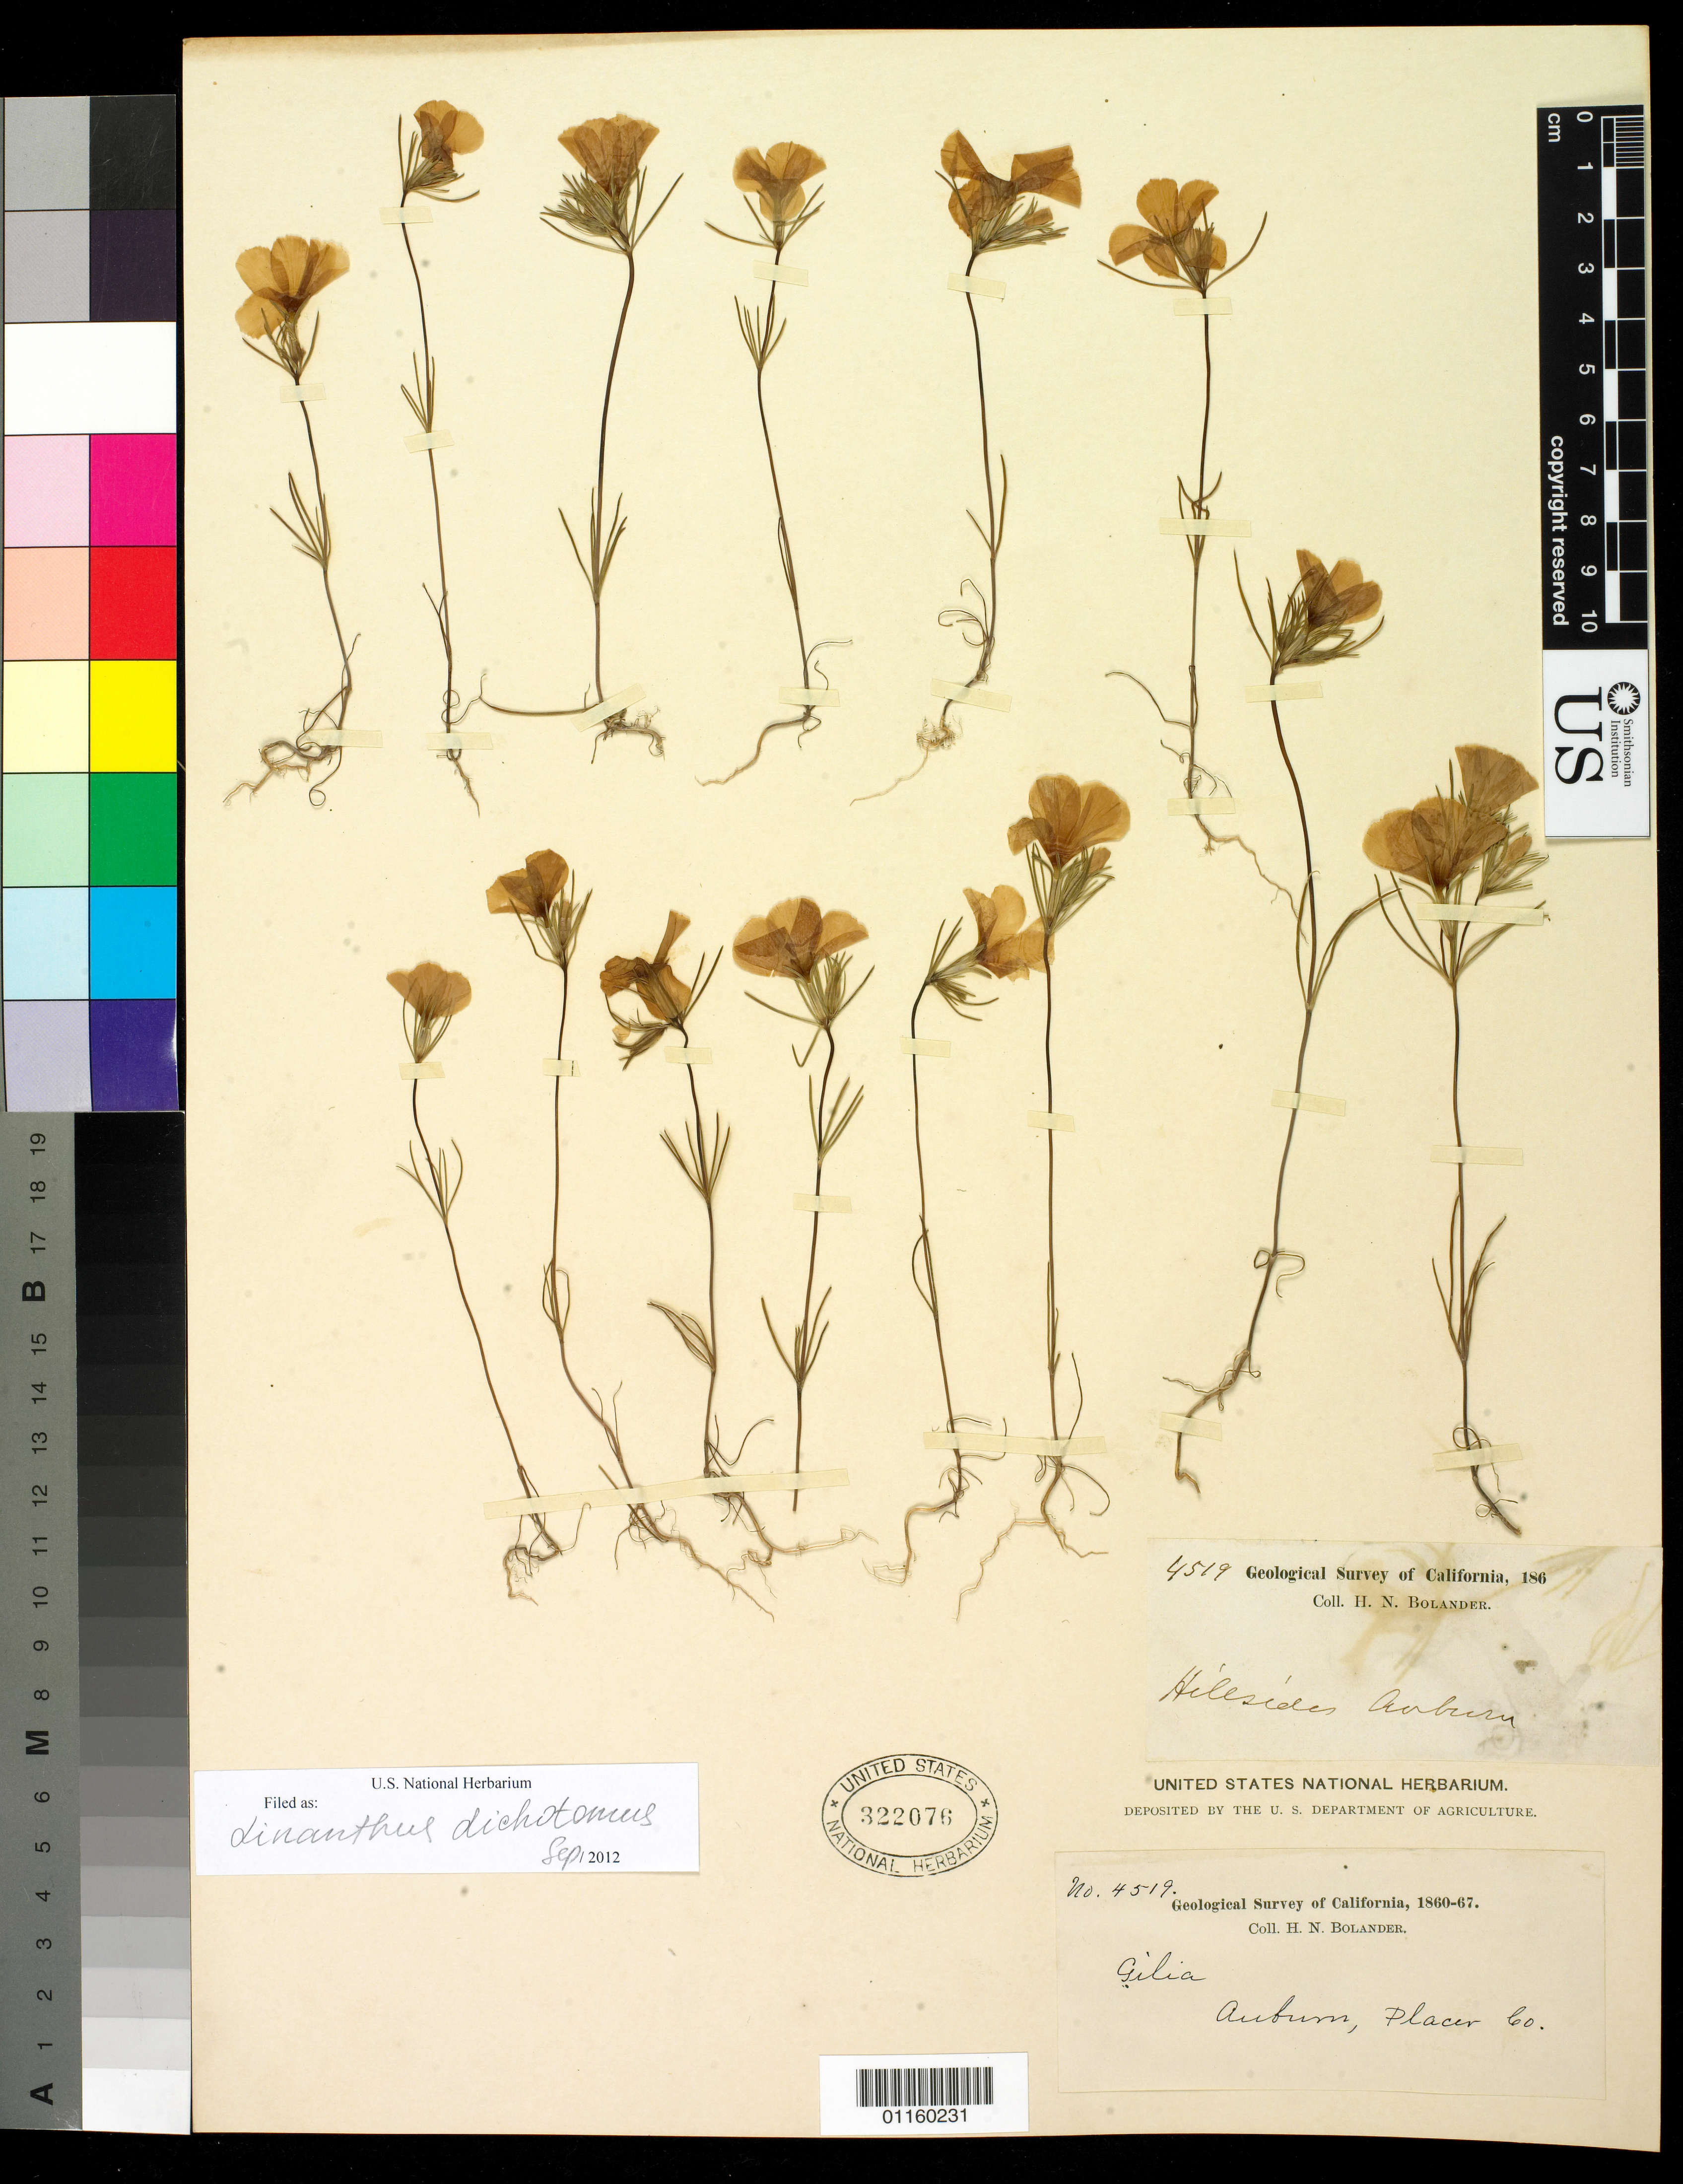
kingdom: Plantae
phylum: Tracheophyta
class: Magnoliopsida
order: Ericales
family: Polemoniaceae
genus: Linanthus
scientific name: Linanthus dichotomus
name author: Benth.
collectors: H. Bolander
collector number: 4519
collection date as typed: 1860 to -- --- 1867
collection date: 1860/1867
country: United States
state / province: California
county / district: Placer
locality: Auburn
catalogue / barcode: US 322076